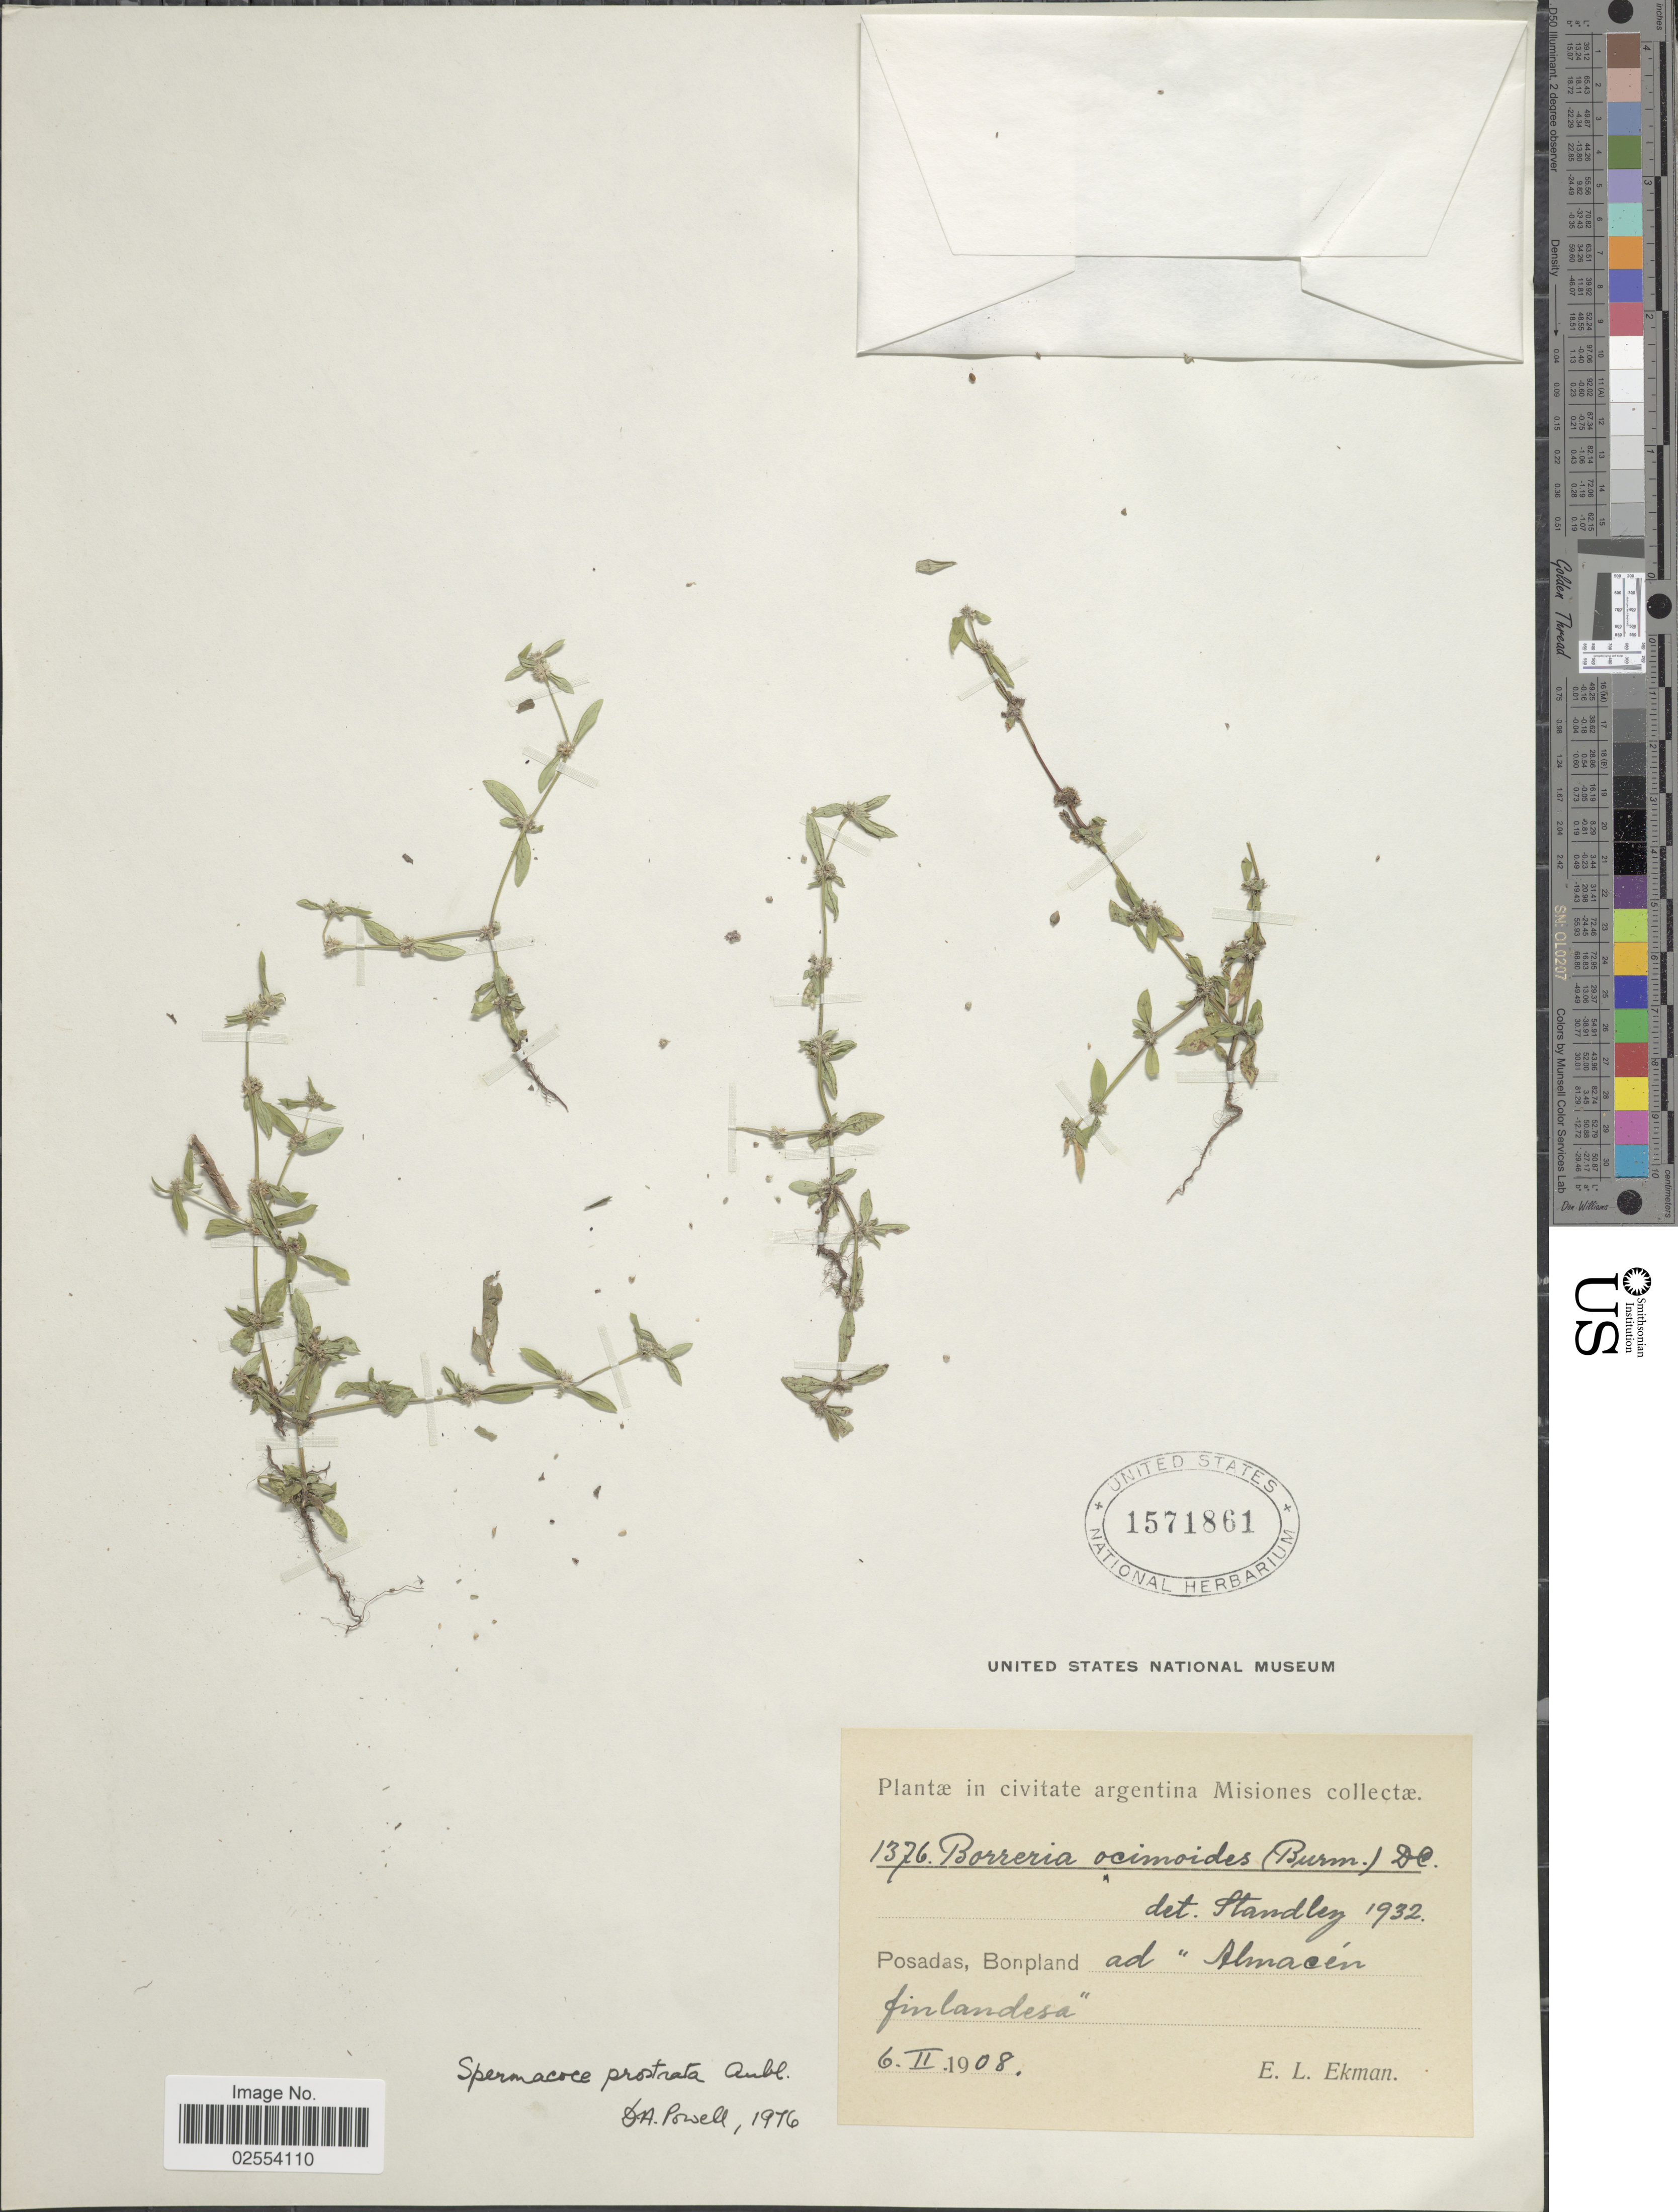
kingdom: Plantae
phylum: Tracheophyta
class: Magnoliopsida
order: Gentianales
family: Rubiaceae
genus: Spermacoce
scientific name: Spermacoce prostrata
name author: Aubl.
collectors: E. L. Ekman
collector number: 1376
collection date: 1908-02-06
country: Argentina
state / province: Misiones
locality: Posadas, Bonpland ad 'Almacén finlandesa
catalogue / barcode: US 1571861